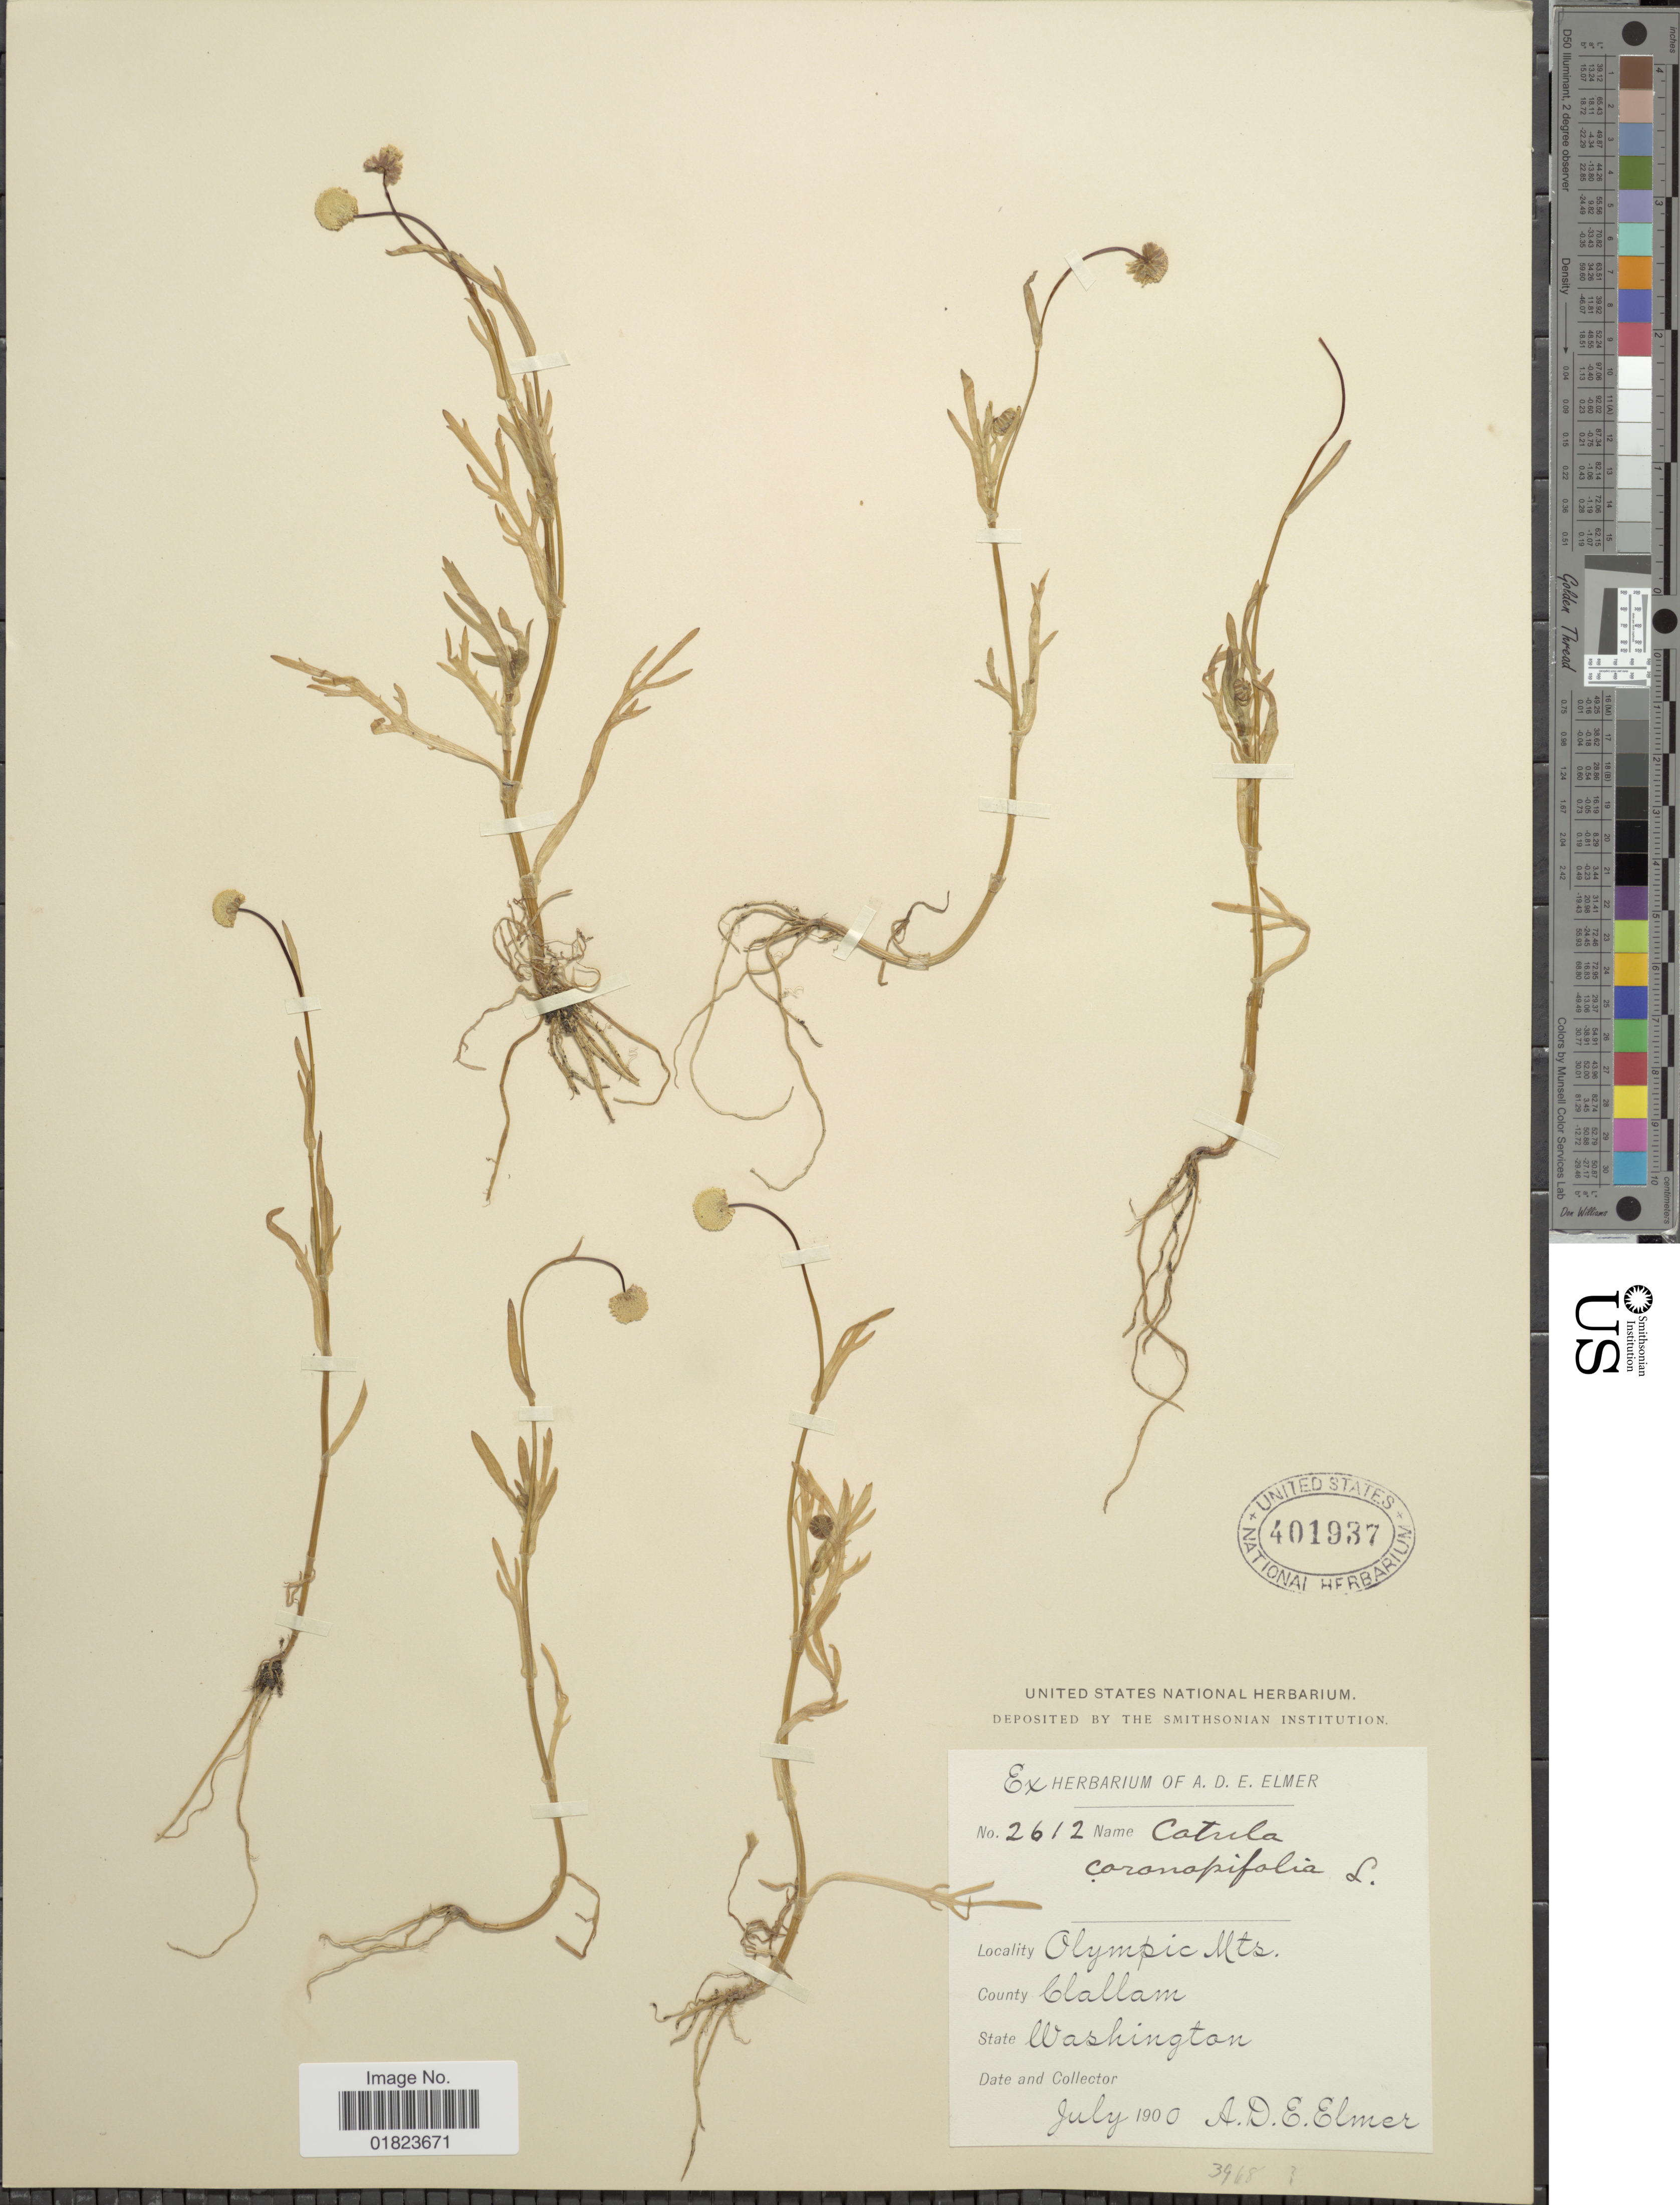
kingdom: Plantae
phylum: Tracheophyta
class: Magnoliopsida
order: Asterales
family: Asteraceae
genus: Cotula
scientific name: Cotula coronopifolia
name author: L.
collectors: A. D. E. Elmer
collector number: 2612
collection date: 1900-07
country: United States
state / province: Washington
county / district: Clallam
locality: State Washington, Clallam County. Olympic Mts.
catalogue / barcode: US 401937